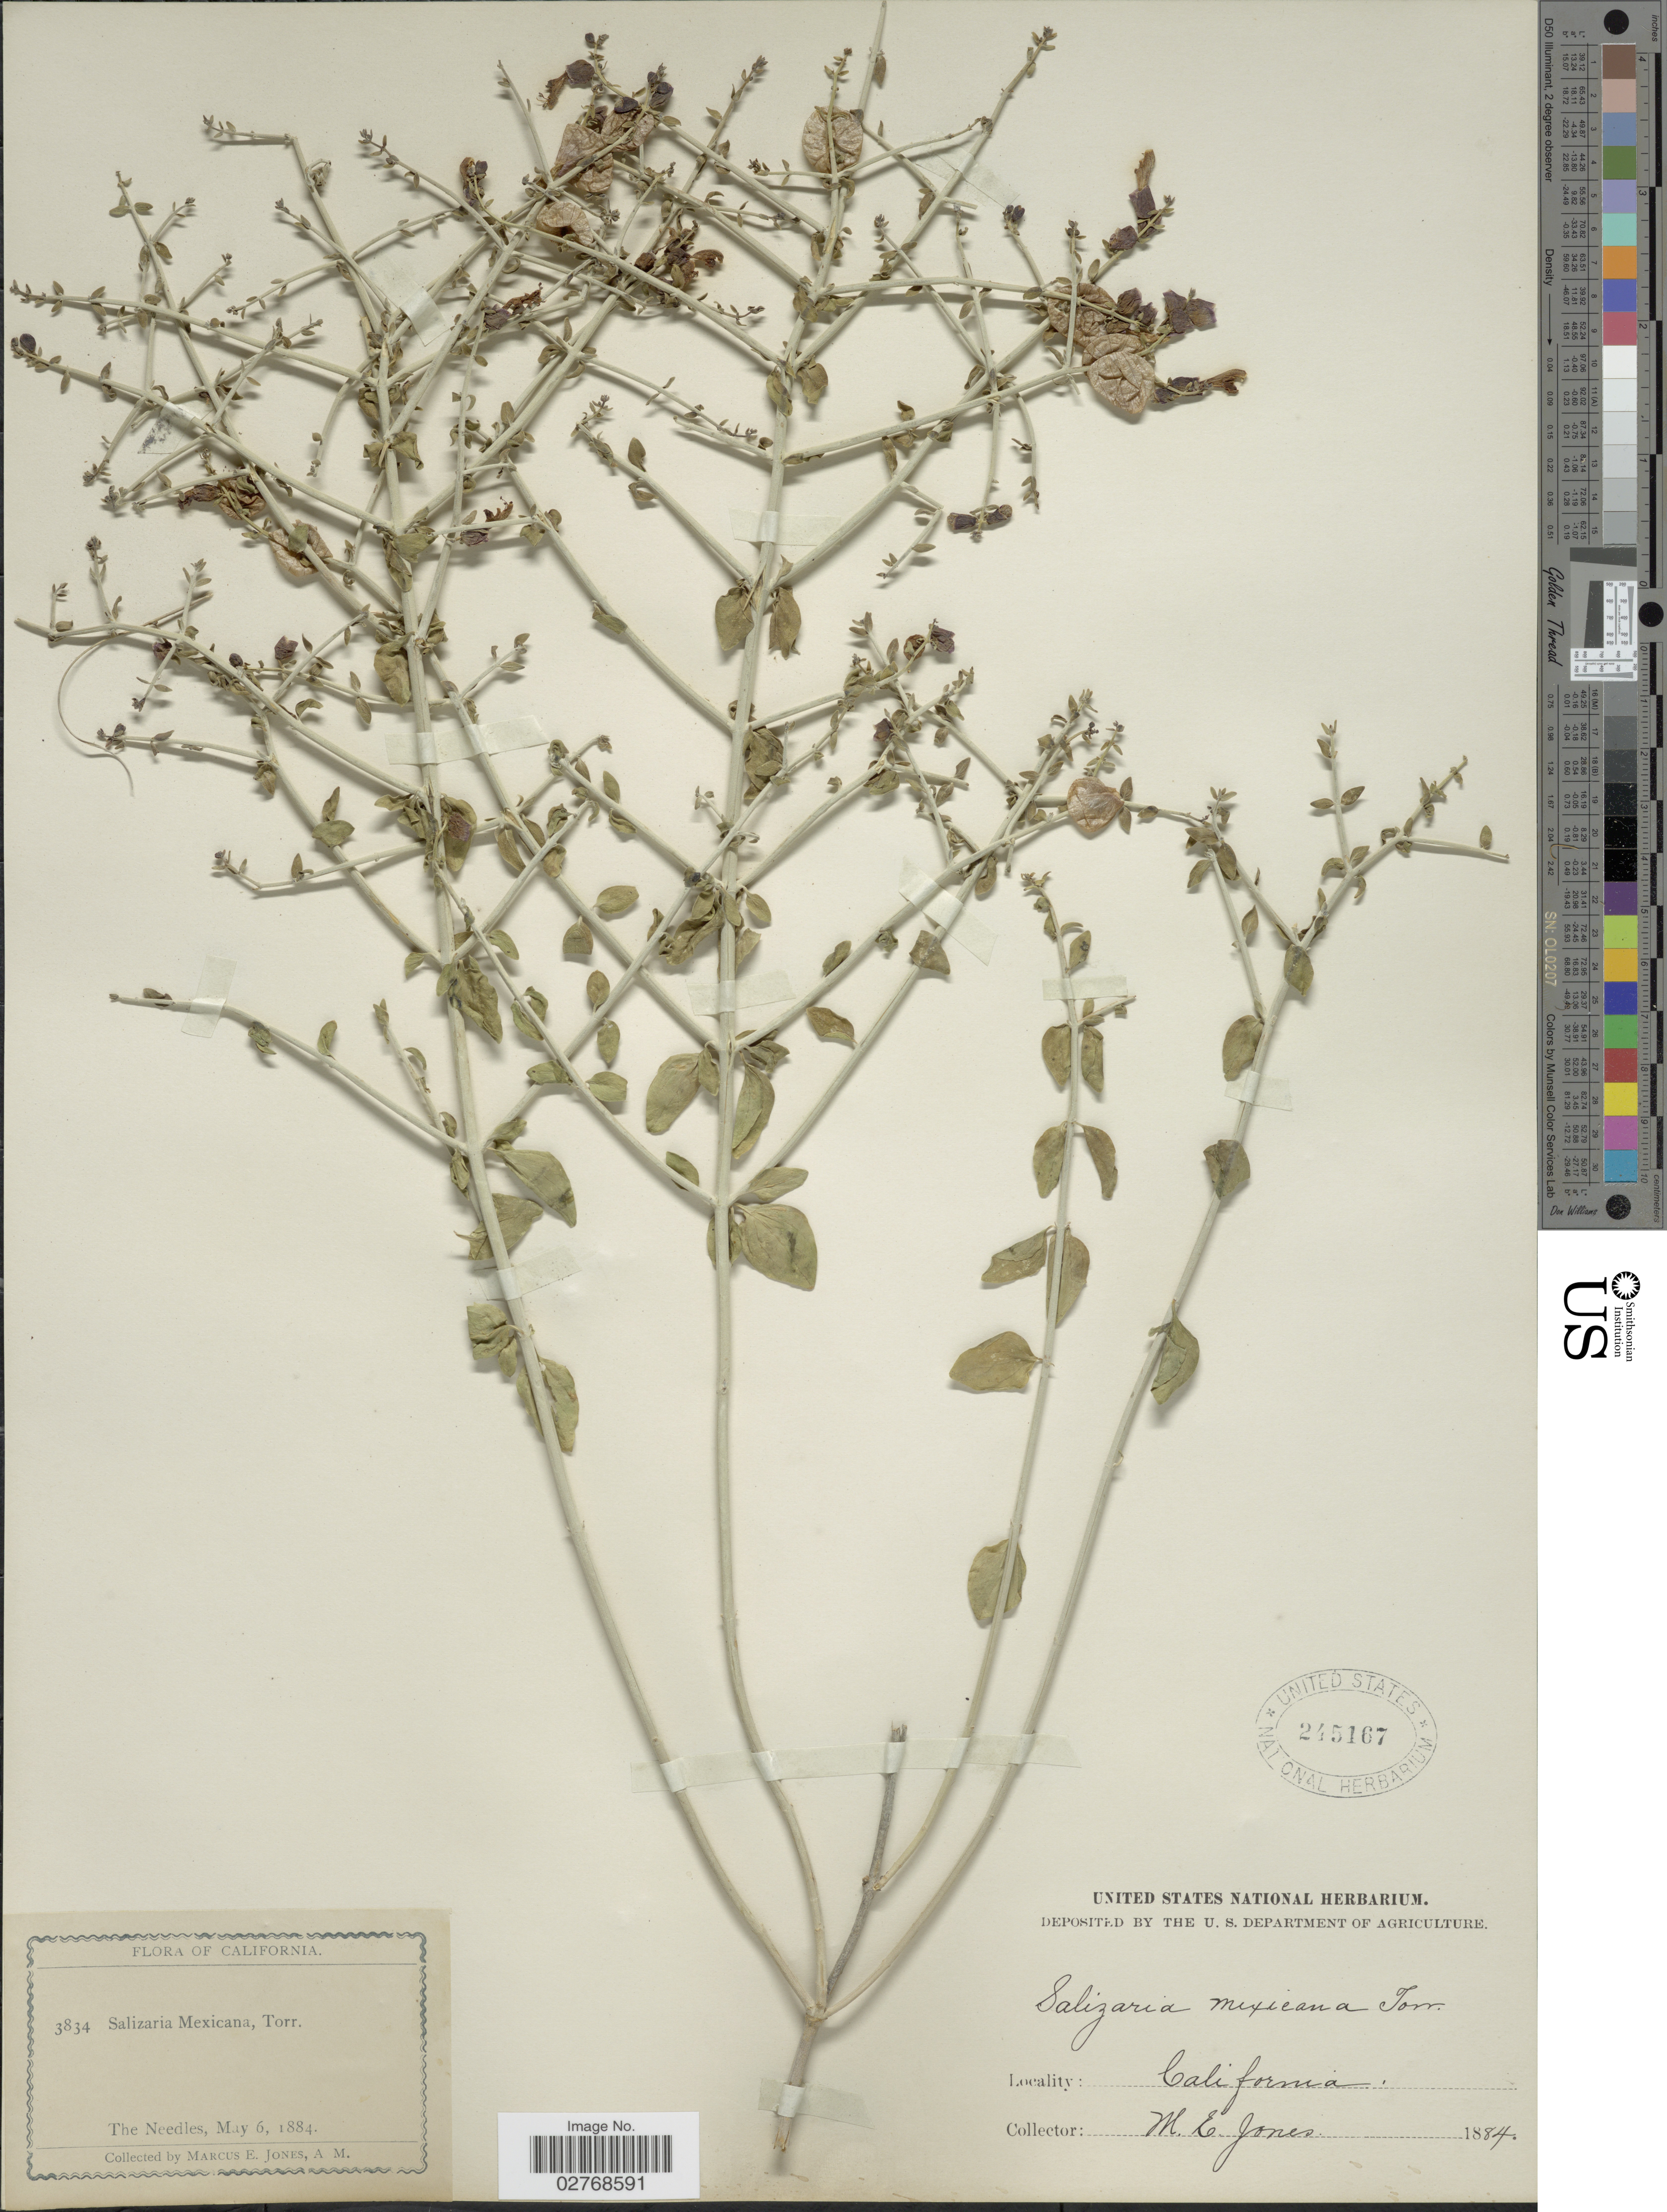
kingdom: Plantae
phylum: Tracheophyta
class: Magnoliopsida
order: Lamiales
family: Lamiaceae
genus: Scutellaria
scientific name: Scutellaria mexicana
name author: (Torr.) A.J. Paton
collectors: M. E. Jones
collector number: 3834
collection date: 1884-05-06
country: United States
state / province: California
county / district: San Bernardino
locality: The Needles.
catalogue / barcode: US 245167